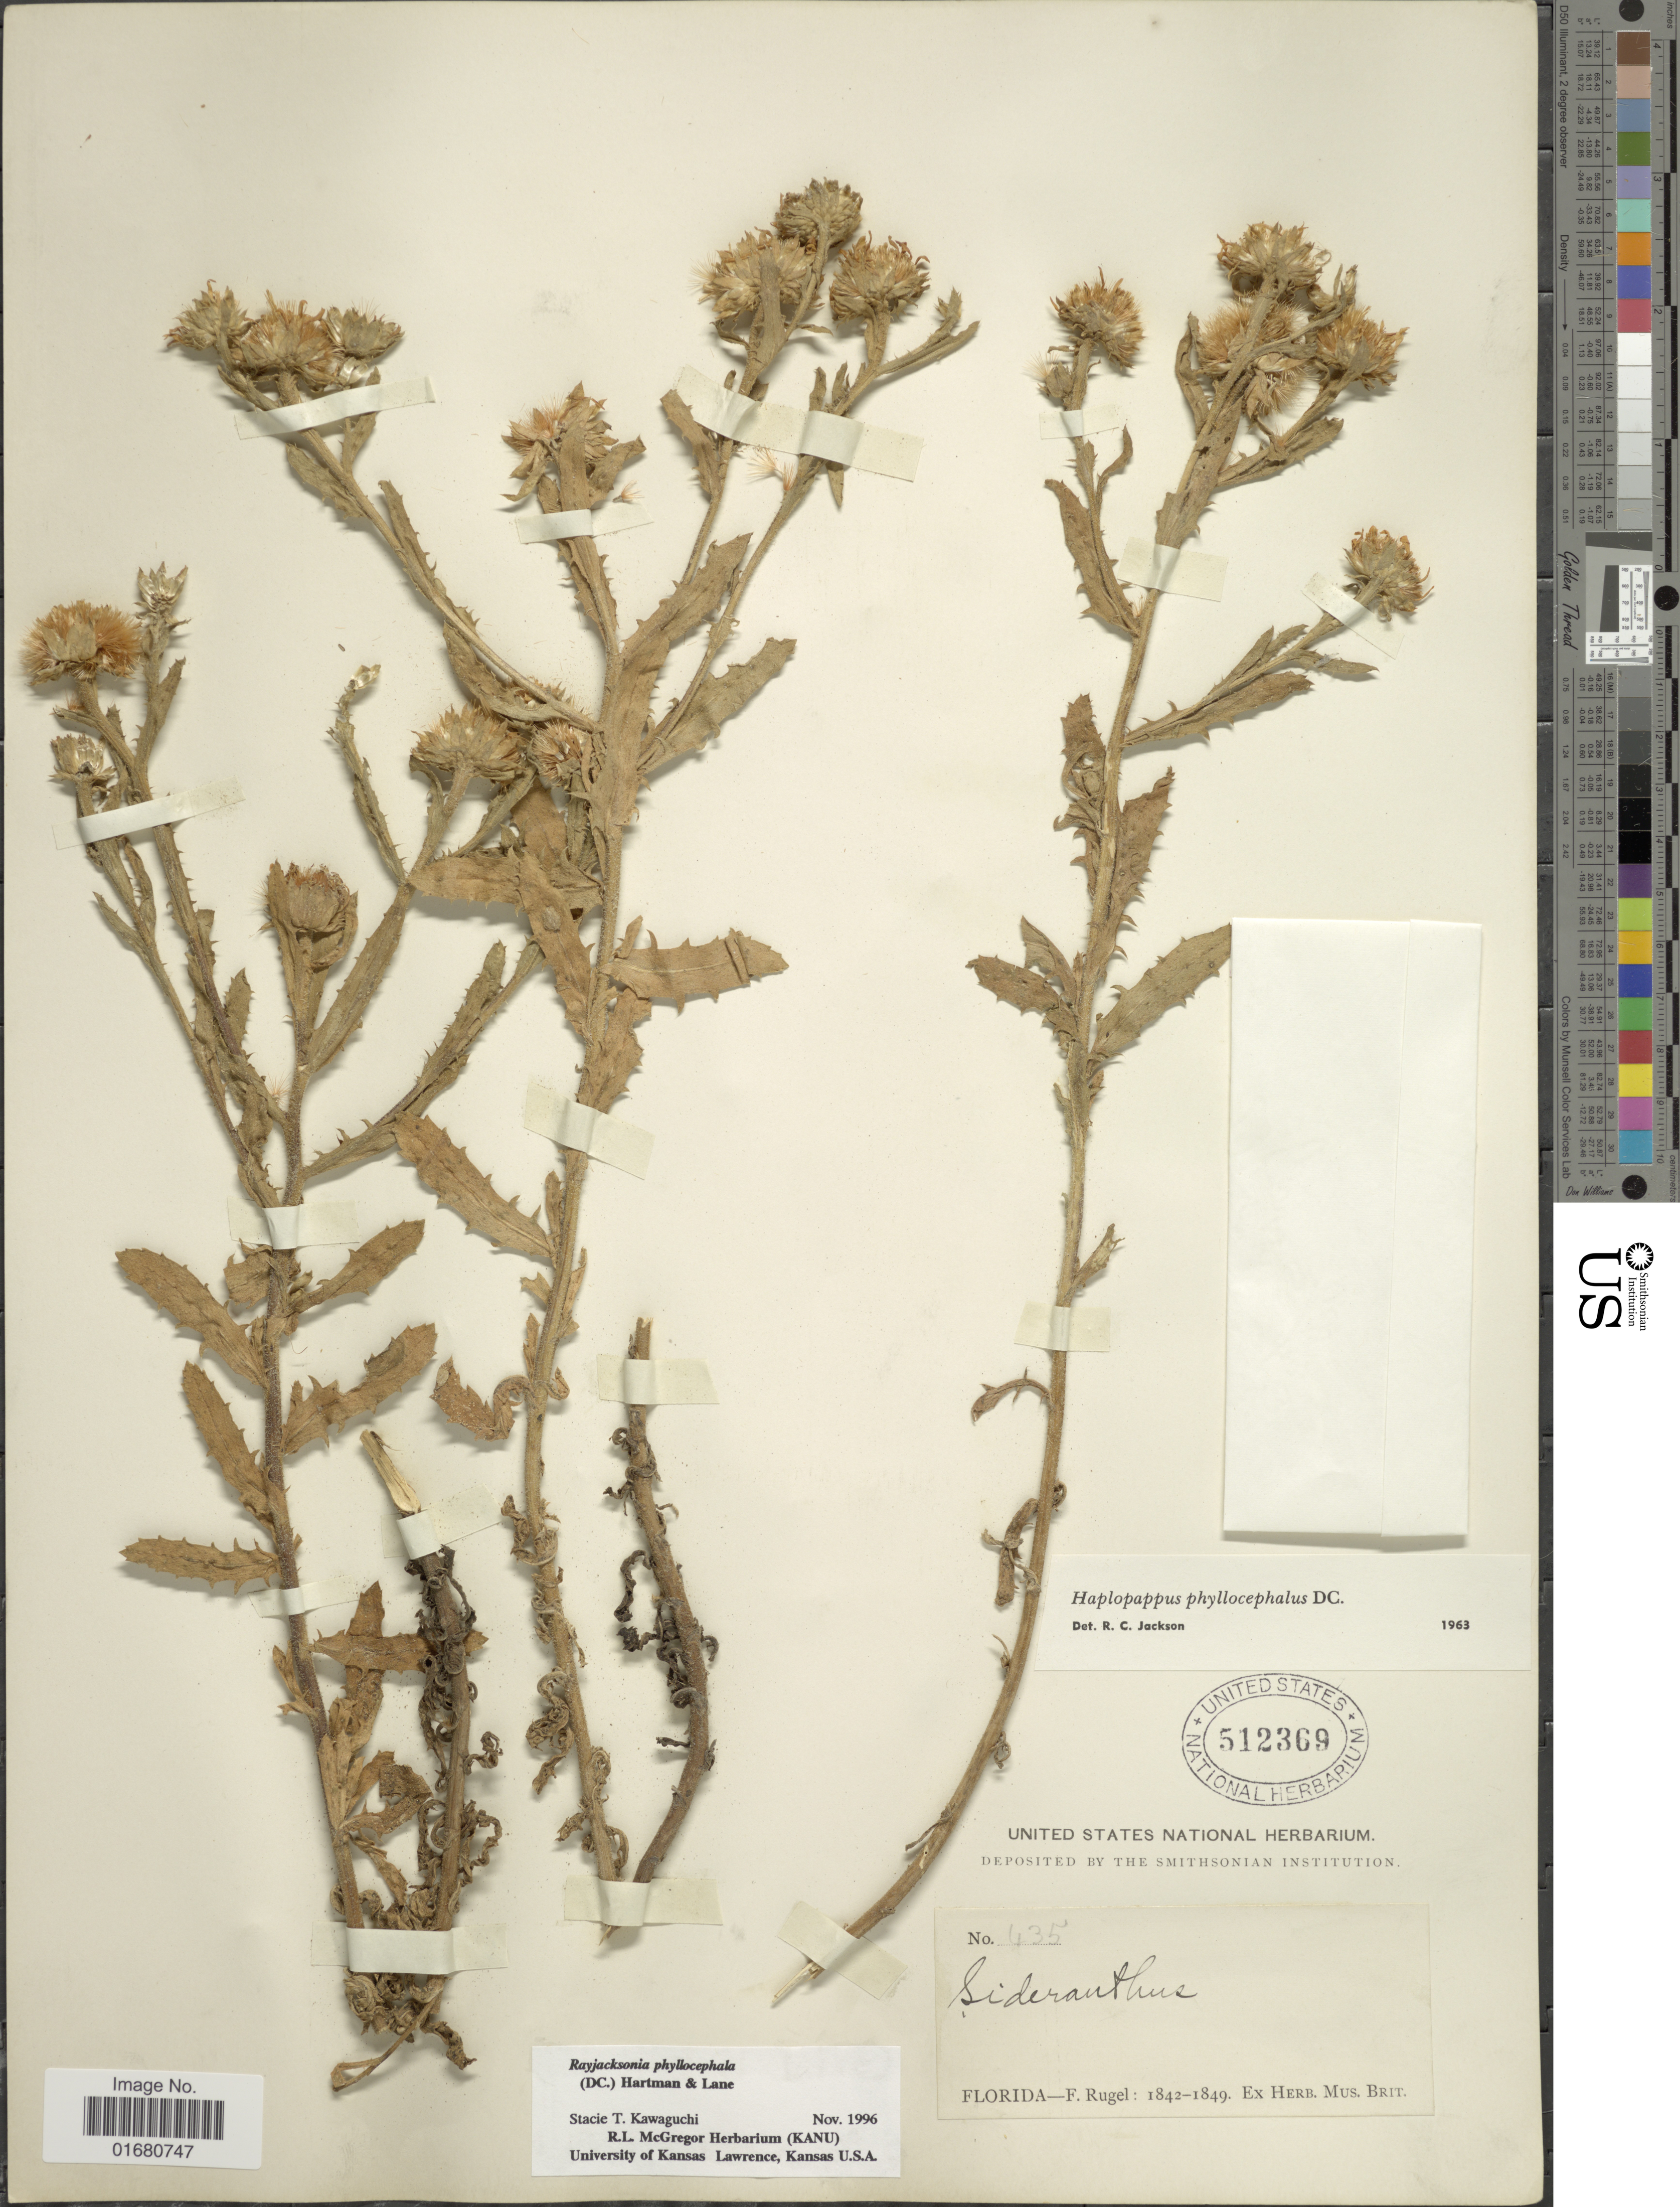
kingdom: Plantae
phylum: Tracheophyta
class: Magnoliopsida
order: Asterales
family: Asteraceae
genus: Rayjacksonia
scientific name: Rayjacksonia phyllocephala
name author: (DC.) R.L. Hartm. & M.A. Lane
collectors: F. Rugel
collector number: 435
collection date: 1842/1849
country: United States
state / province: Florida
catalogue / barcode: US 512369